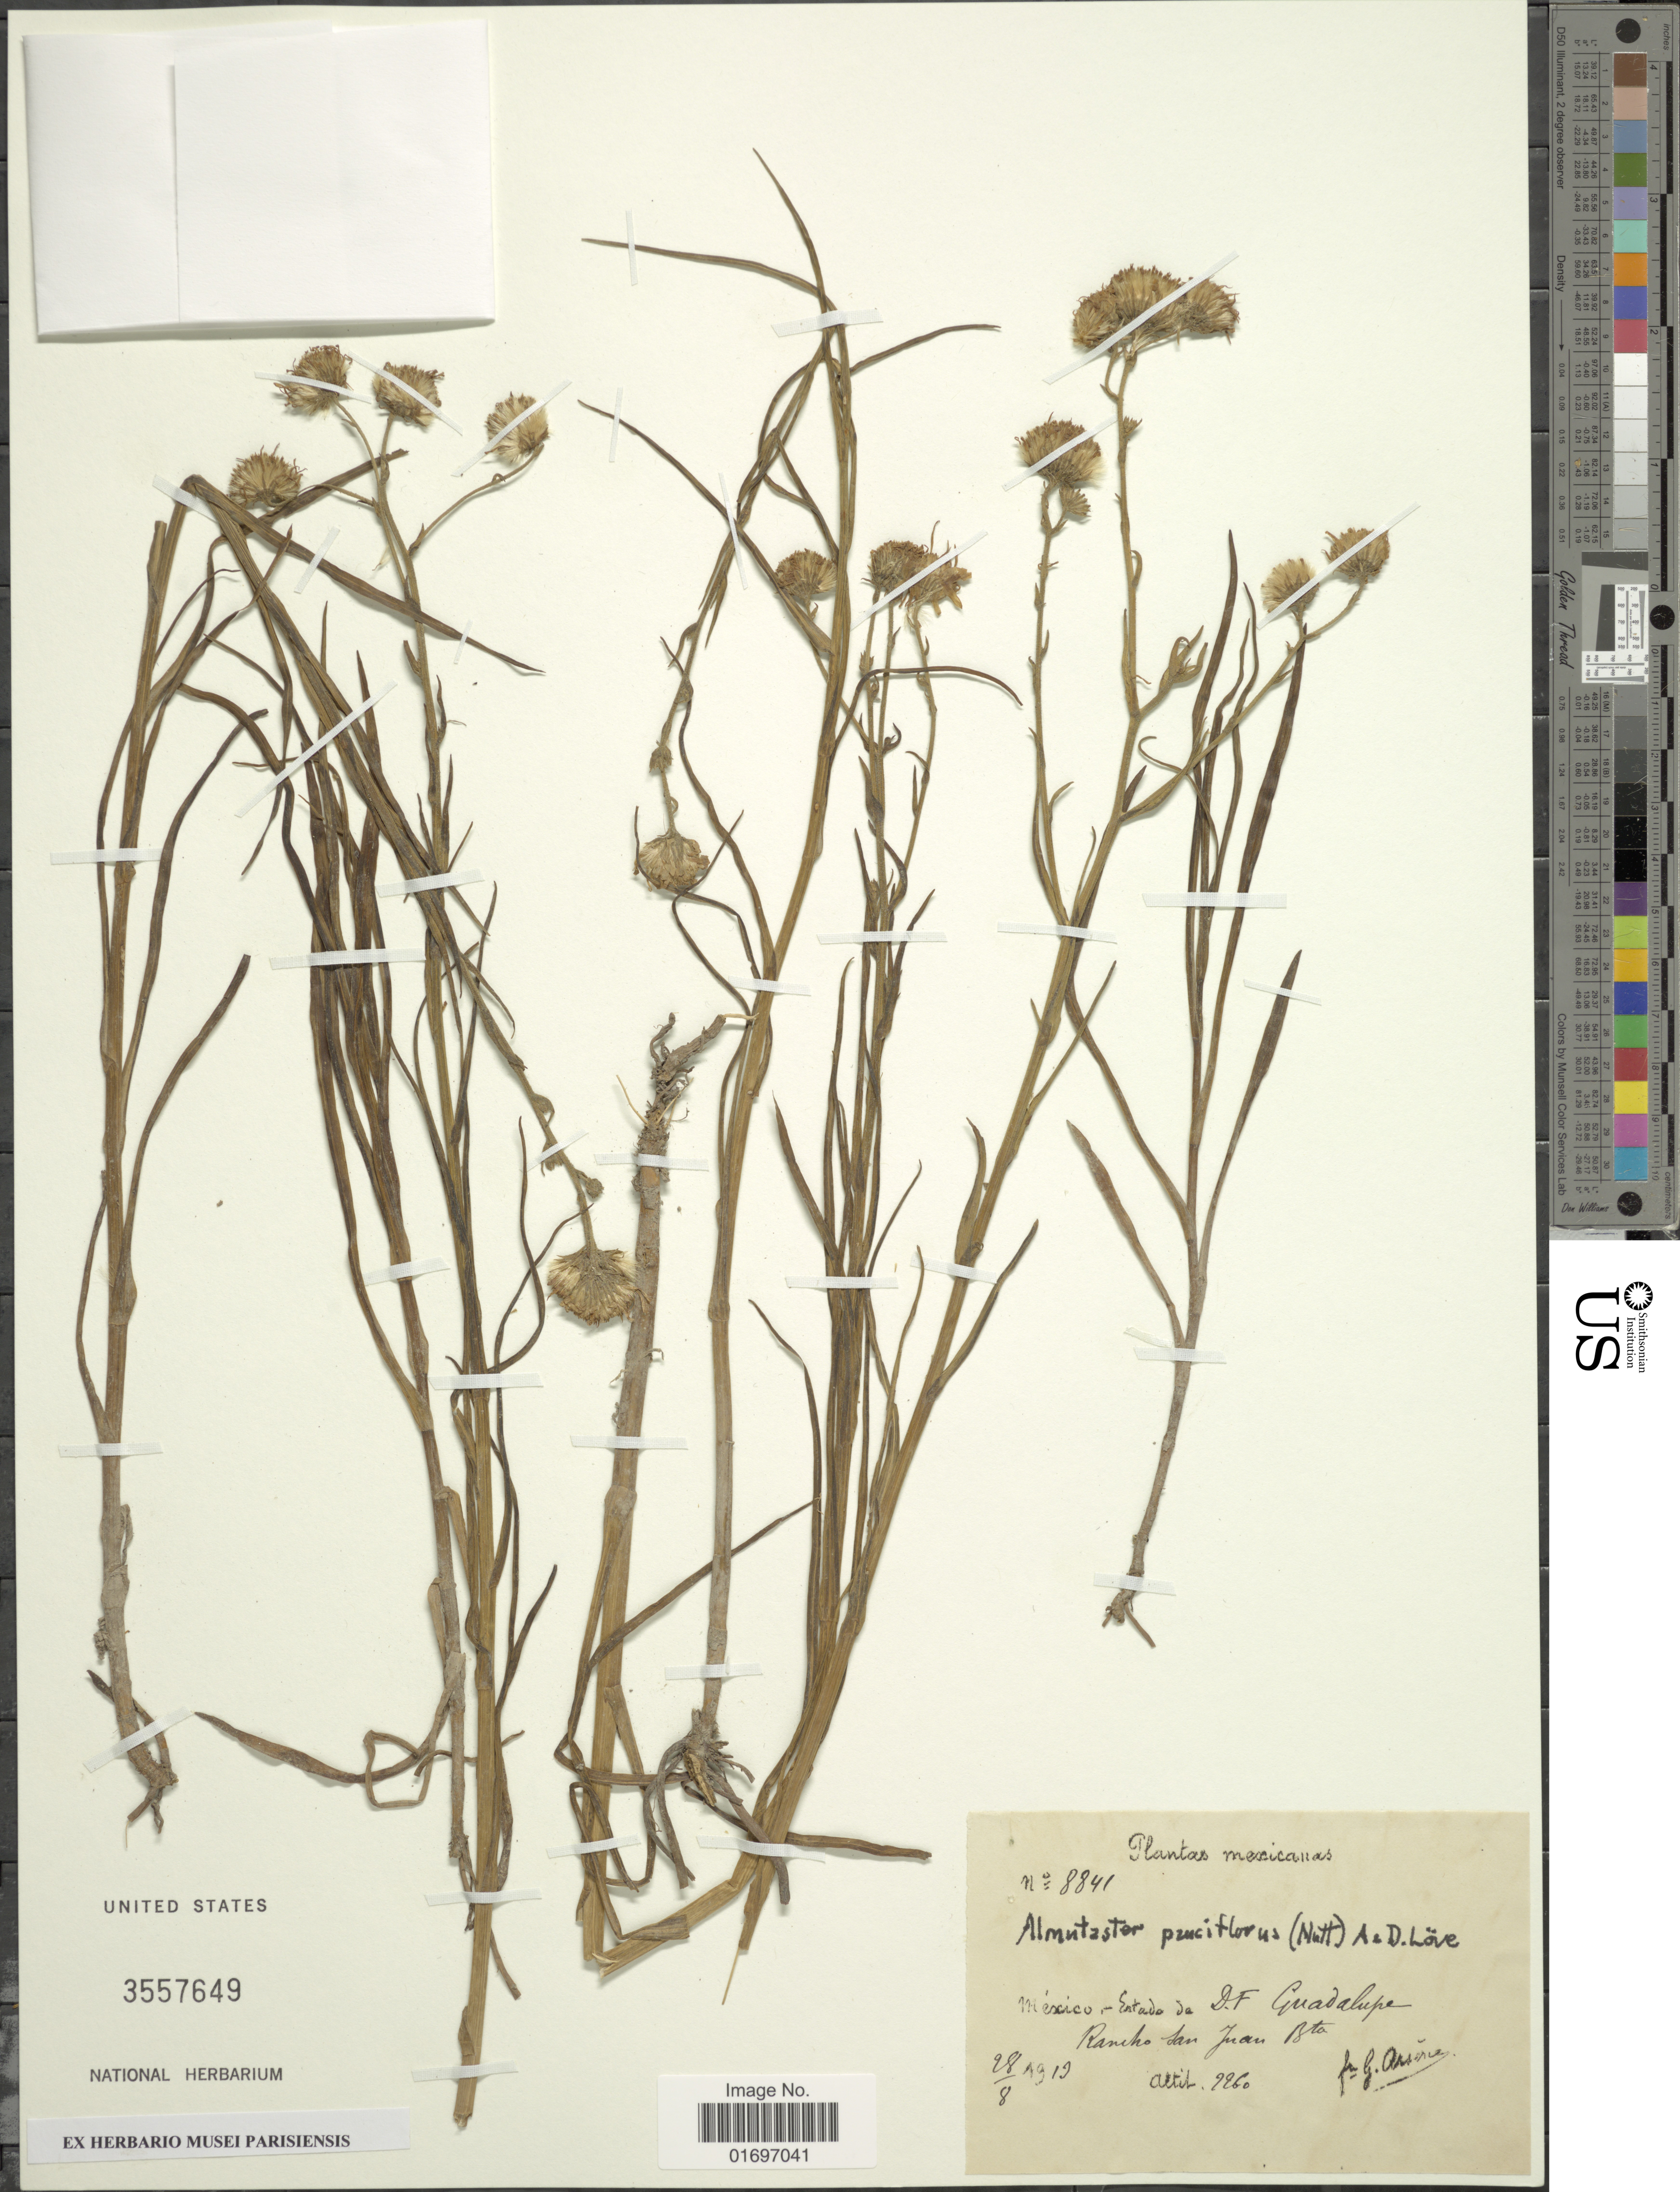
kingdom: Plantae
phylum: Tracheophyta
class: Magnoliopsida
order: Asterales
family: Asteraceae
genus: Almutaster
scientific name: Almutaster pauciflorus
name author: (Nutt.) Á. Löve & D. Löve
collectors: Bro. G. Arsène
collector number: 8841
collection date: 1913-08-28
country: Mexico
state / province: Baja California Norte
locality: México - Estado da D.F. Guadalupe. Rancho San Juan Bto.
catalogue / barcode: US 3557649